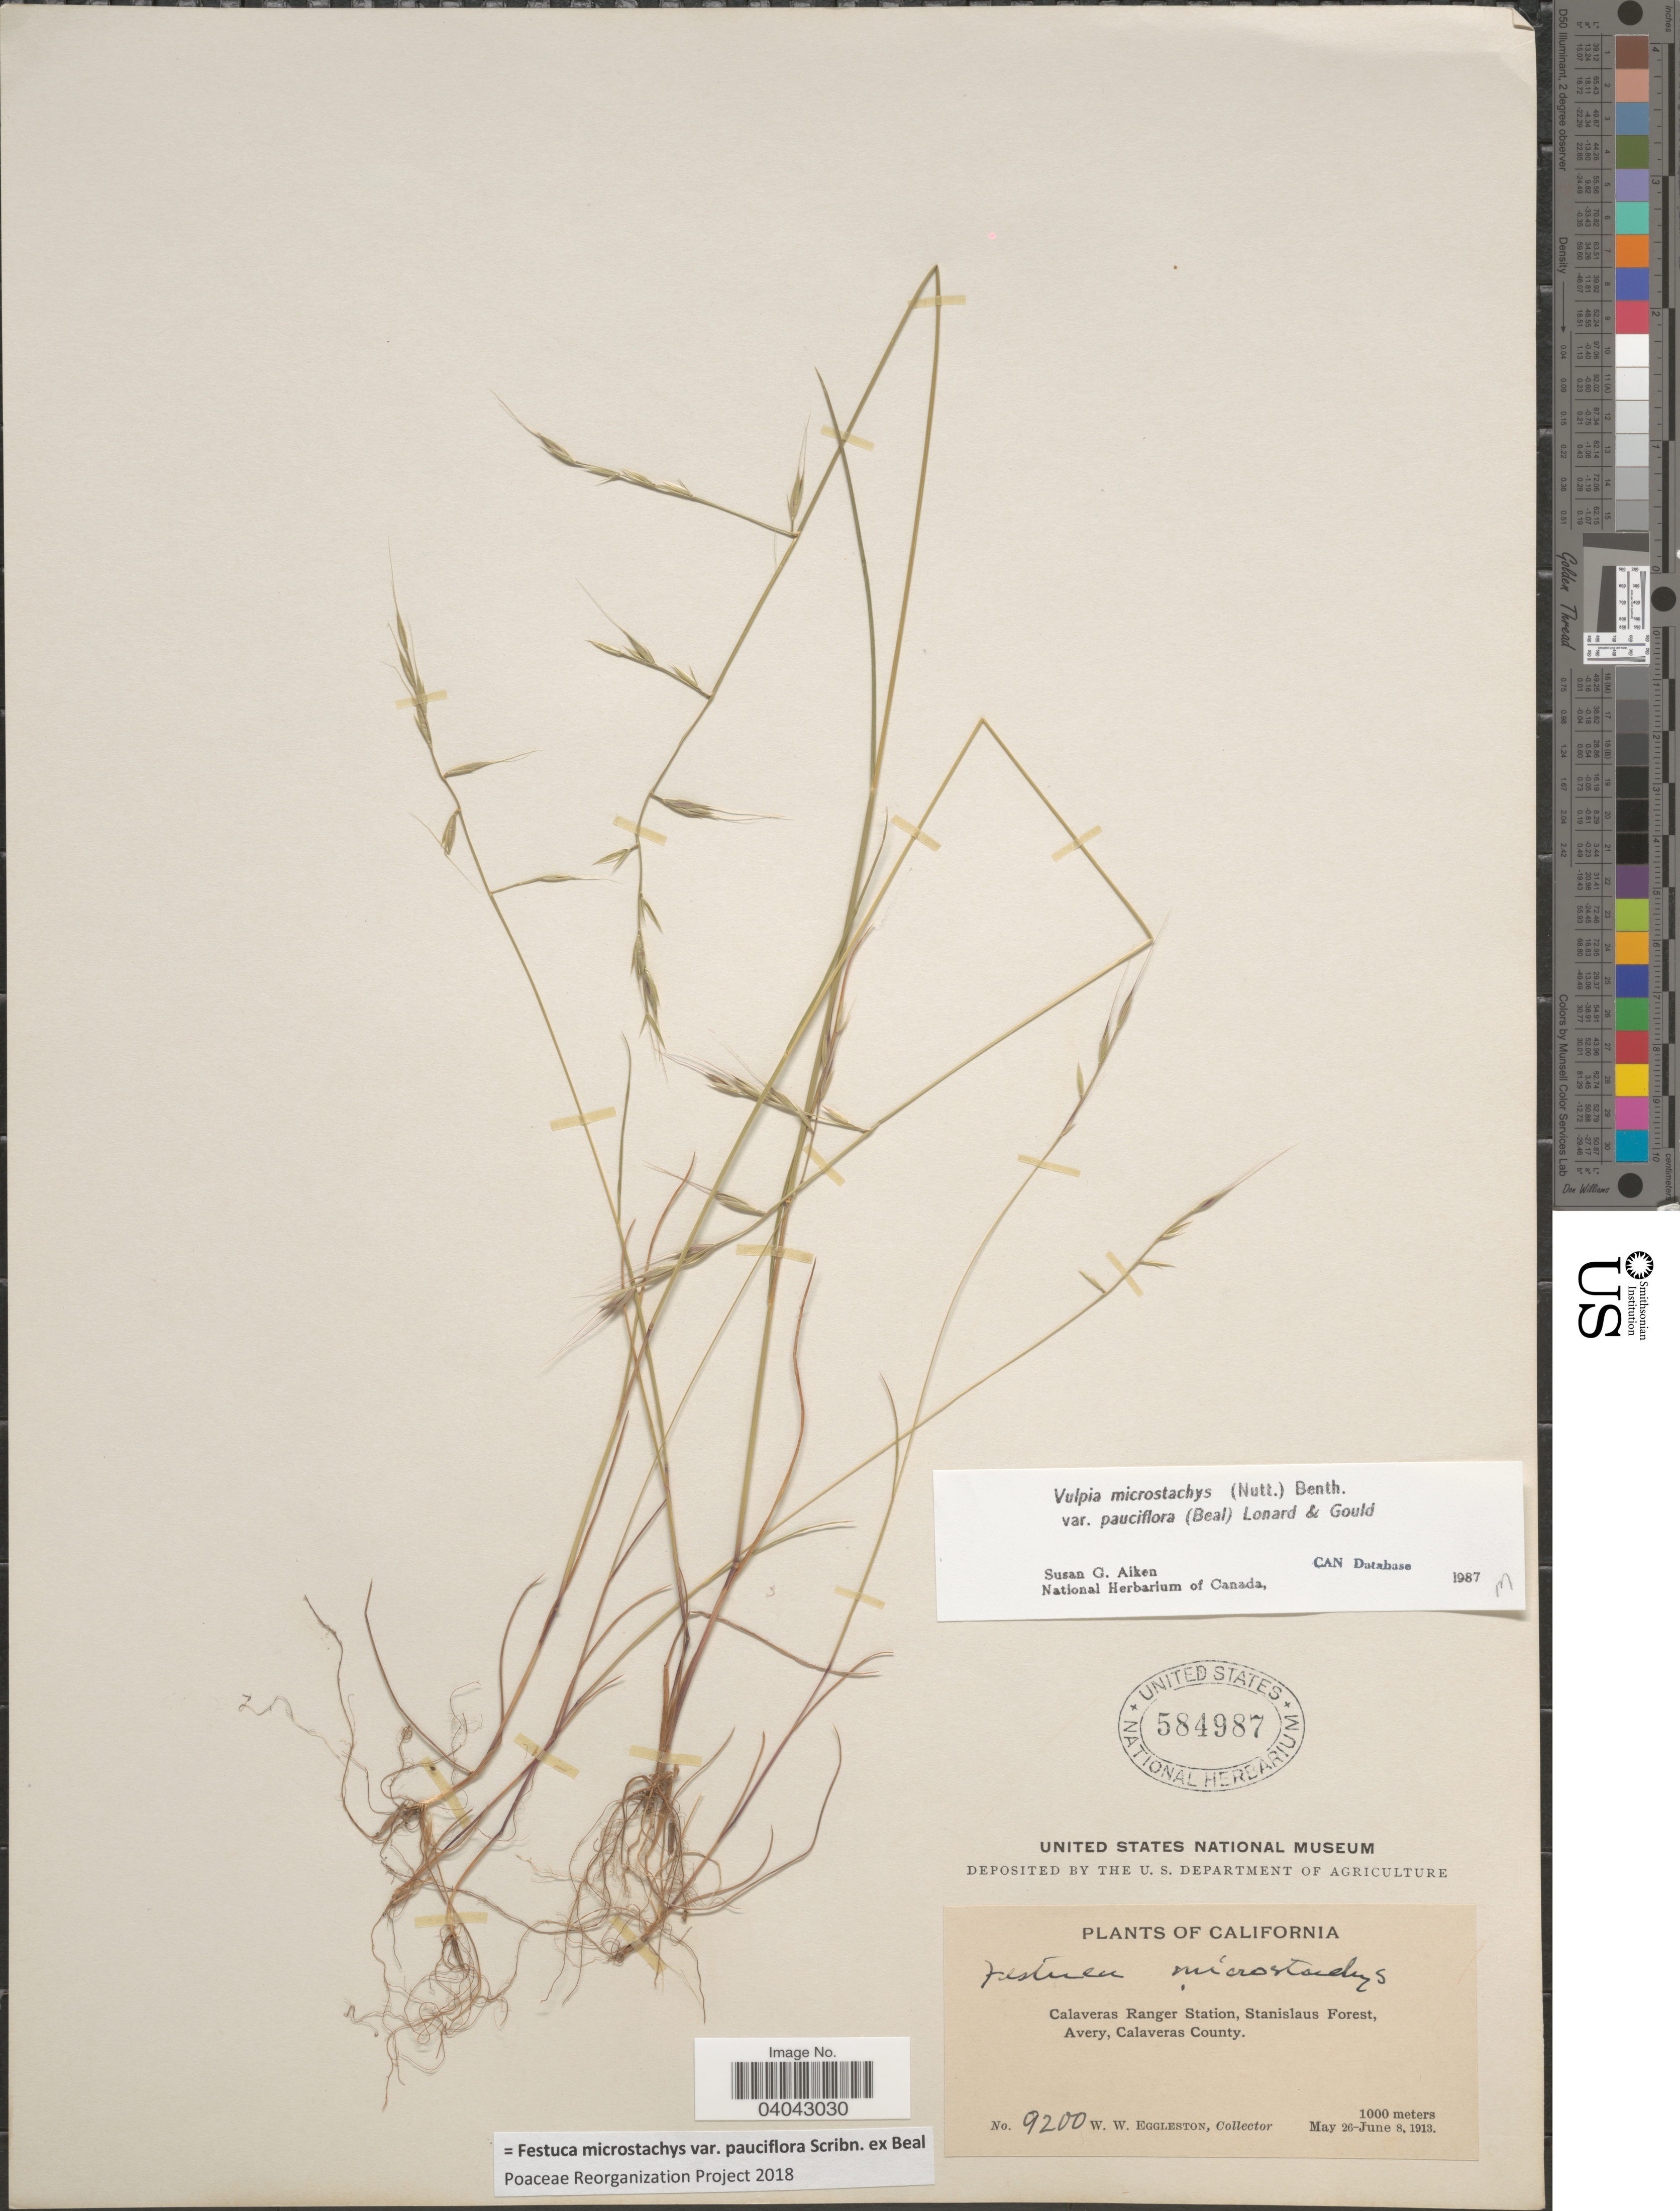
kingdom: Plantae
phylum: Tracheophyta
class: Liliopsida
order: Poales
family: Poaceae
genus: Festuca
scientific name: Festuca microstachys var. pauciflora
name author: Scribn. ex W.J. Beal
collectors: W. W. Eggleston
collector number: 9200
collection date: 1913-05-26/1913-06-08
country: United States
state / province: California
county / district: Calaveras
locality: Calaveras Ranger Station, Stanislaus Forest, Avery, Calaveras County.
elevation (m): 1000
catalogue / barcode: US 584987